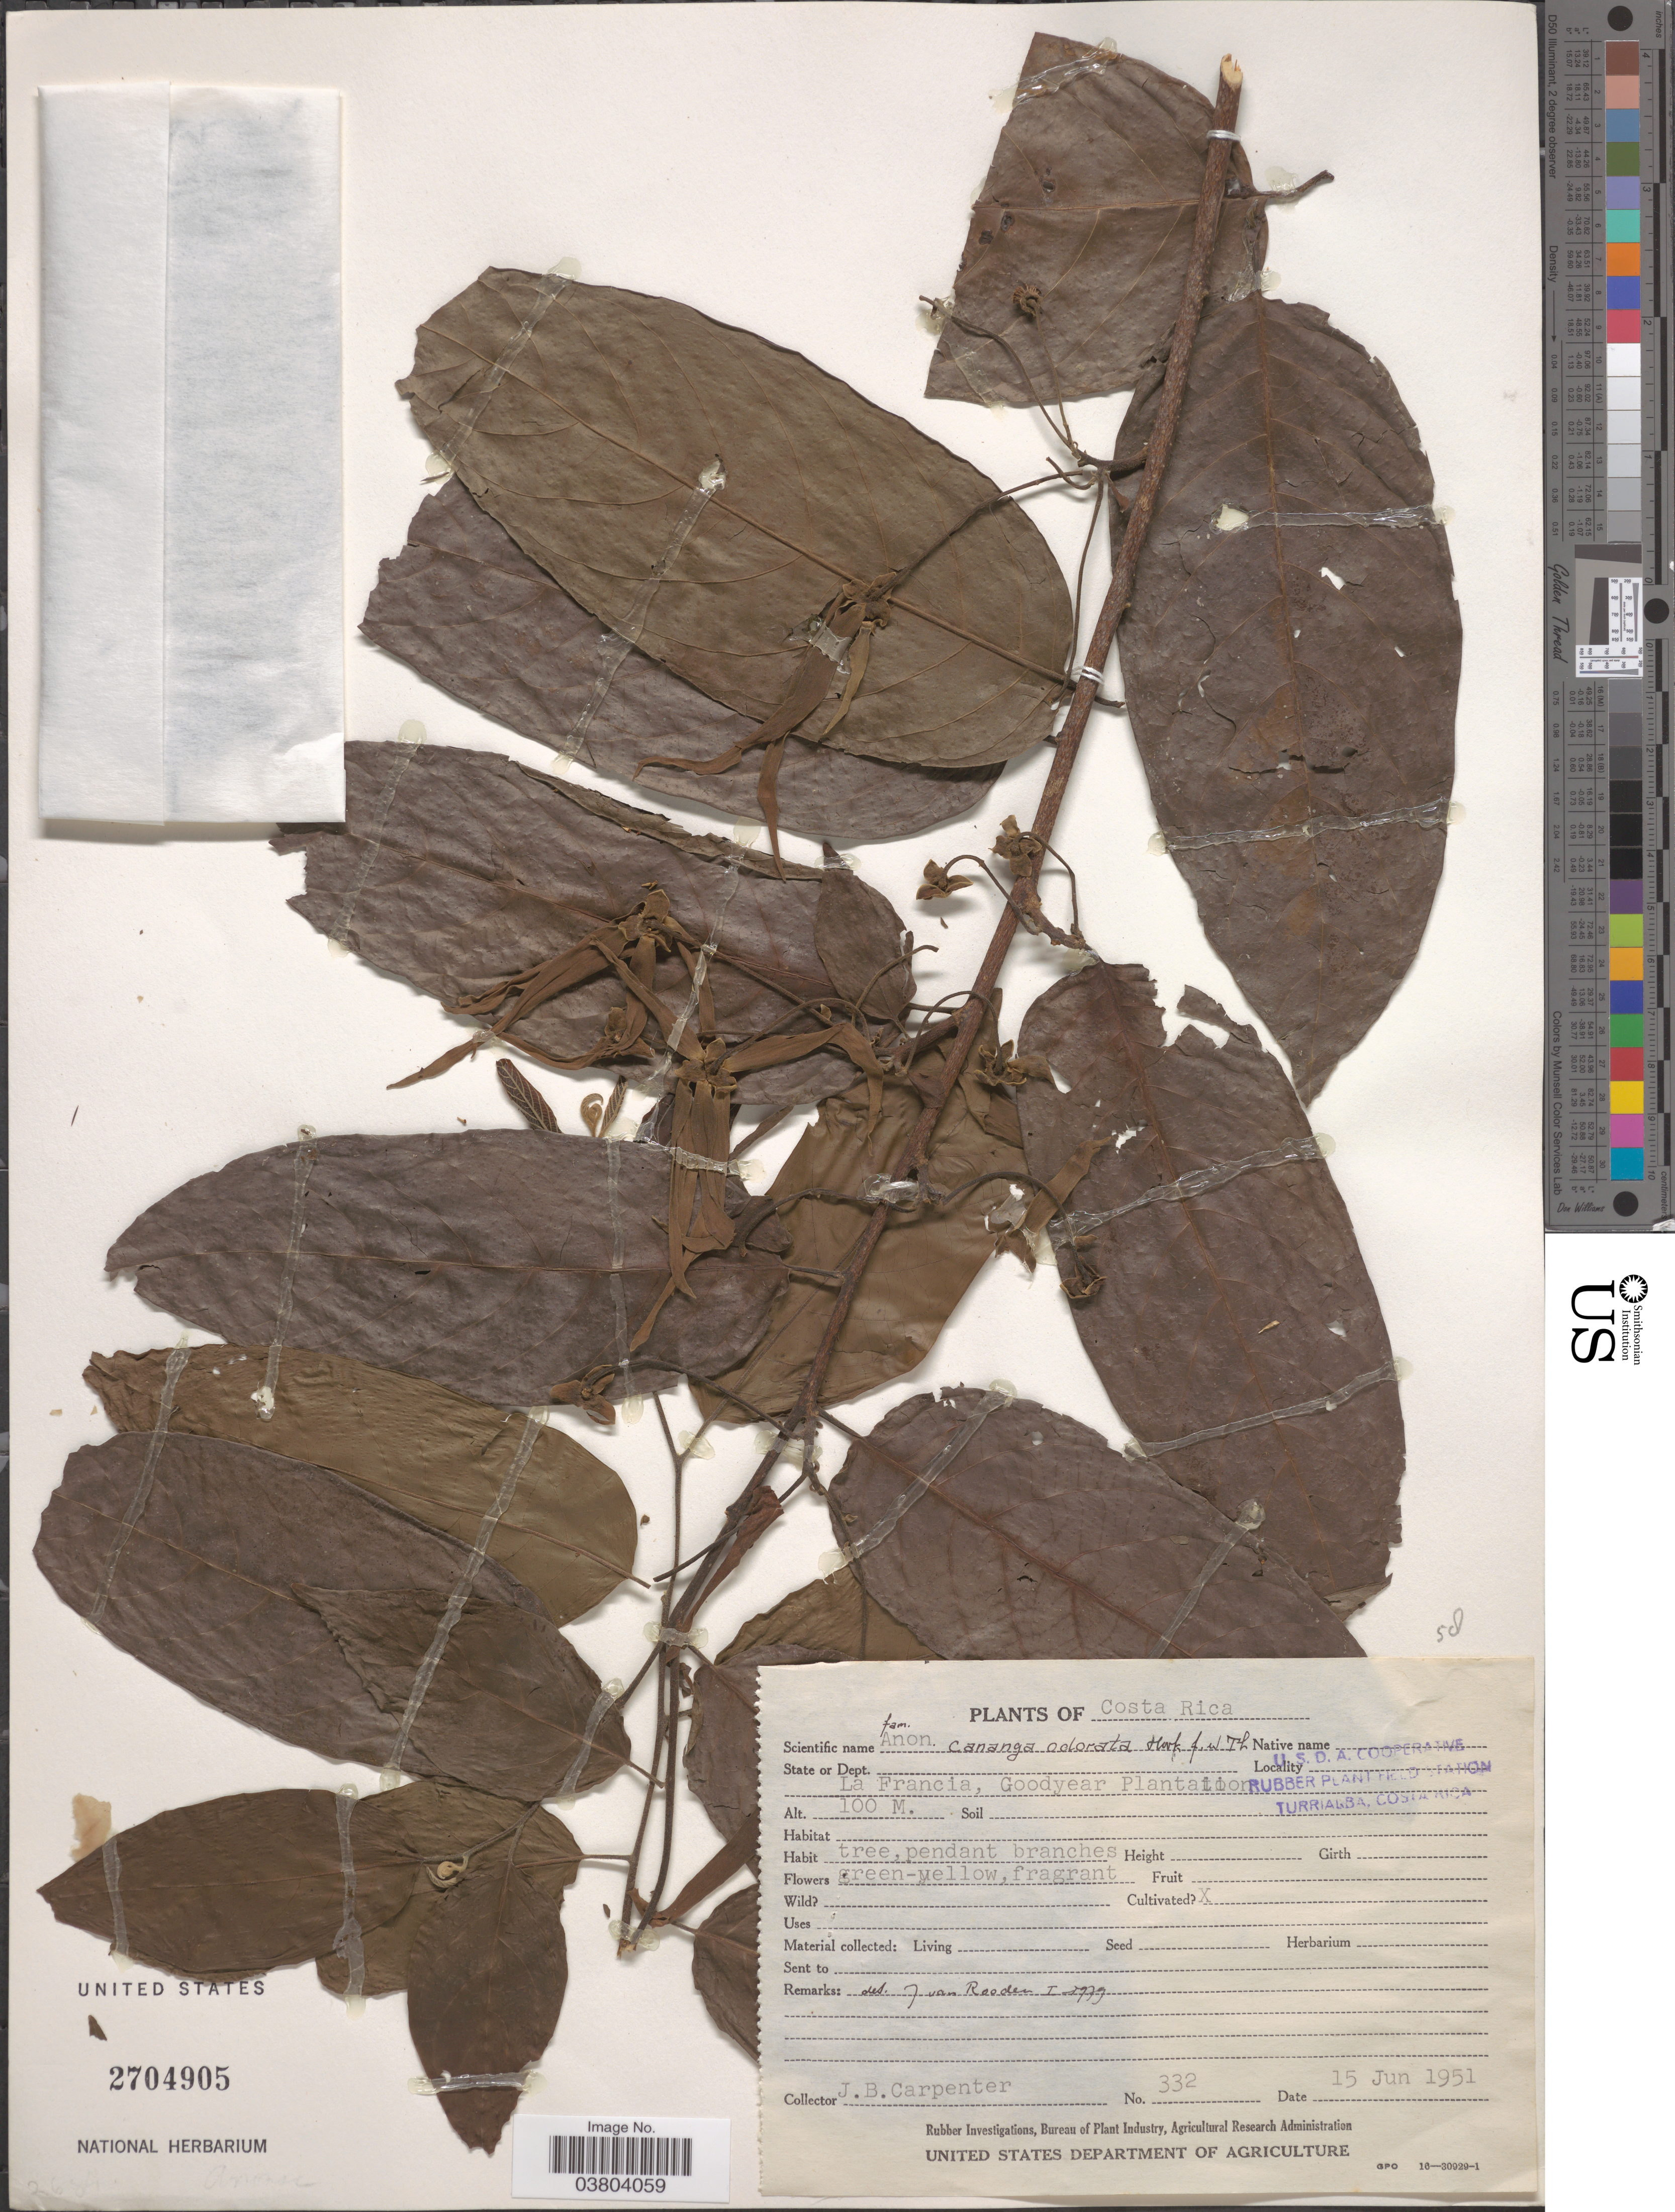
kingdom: Plantae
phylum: Tracheophyta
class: Magnoliopsida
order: Magnoliales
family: Annonaceae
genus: Cananga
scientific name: Cananga odorata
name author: (Lam.) Hook. f. & Thomson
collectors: J. Carpenter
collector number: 332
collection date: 1951-06-15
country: Costa Rica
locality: La Francia, Goodyear Plantation.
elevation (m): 100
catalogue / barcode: US 2704905